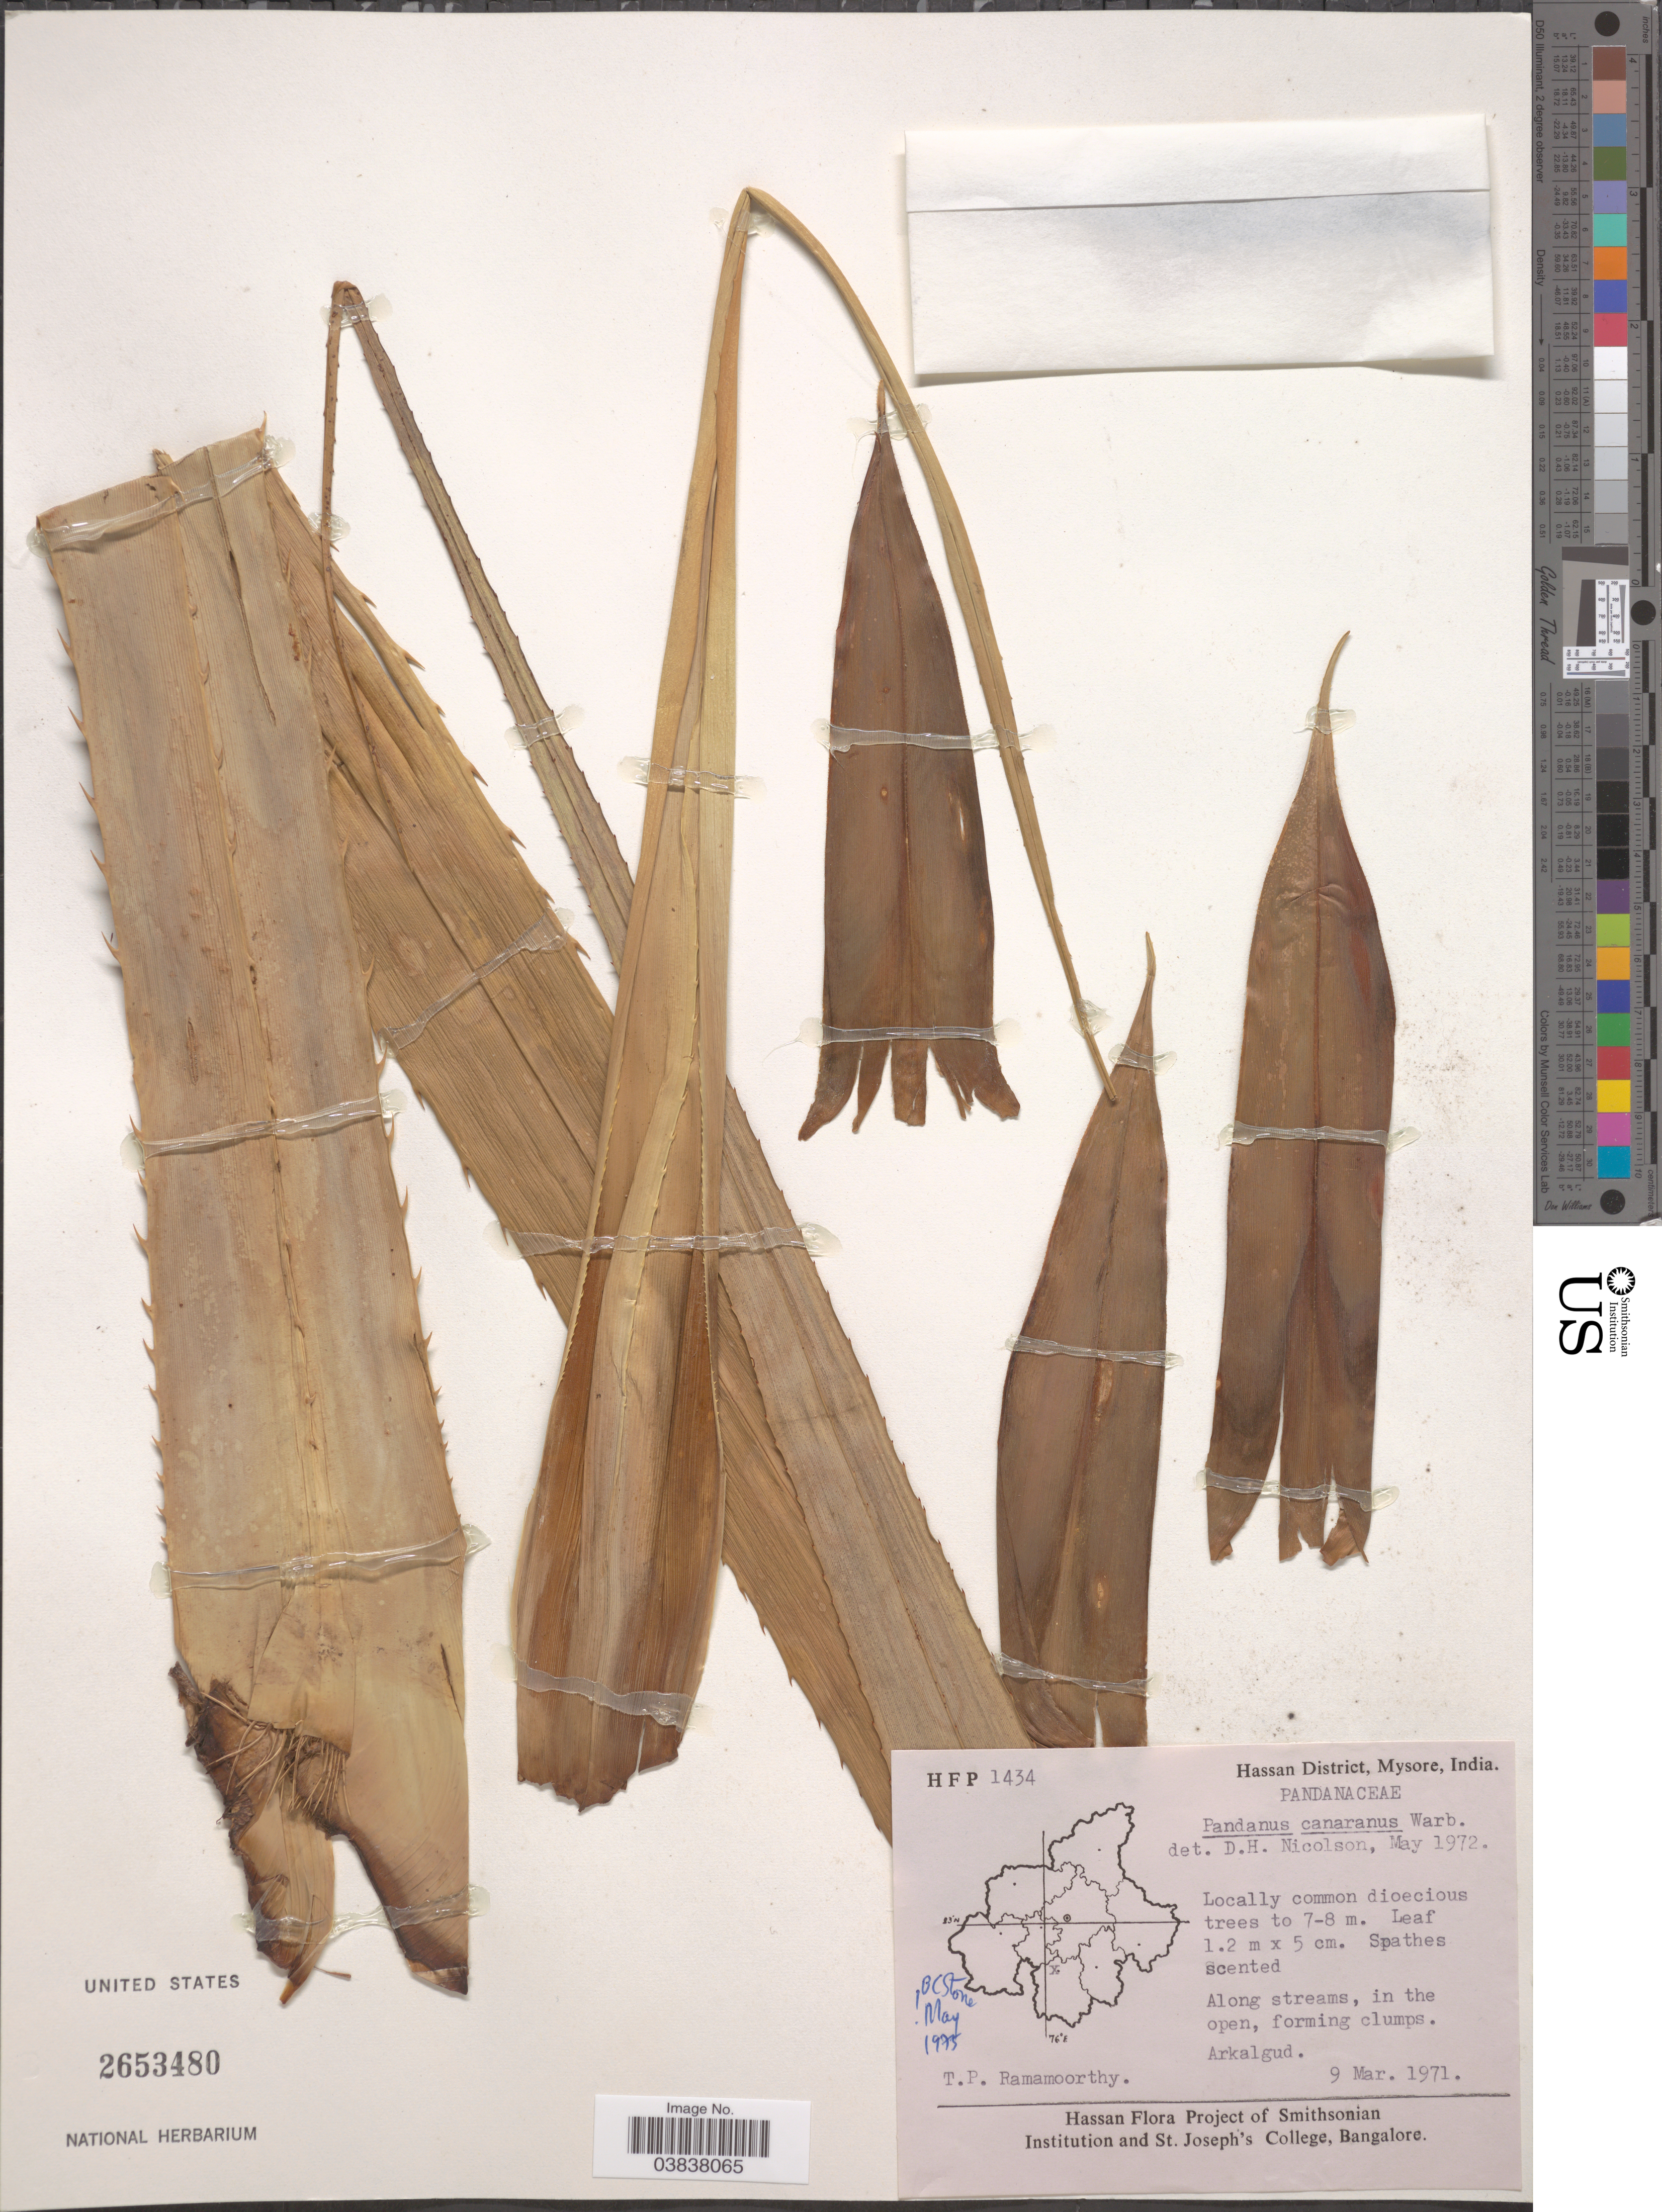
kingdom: Plantae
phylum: Tracheophyta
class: Liliopsida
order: Pandanales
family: Pandanaceae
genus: Pandanus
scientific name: Pandanus canaranus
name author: Warb.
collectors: T. P. Ramamoorthy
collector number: HFP1434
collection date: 1971-03-09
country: India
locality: Hassan District, Mysore. Arkalgud.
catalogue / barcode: US 2653480